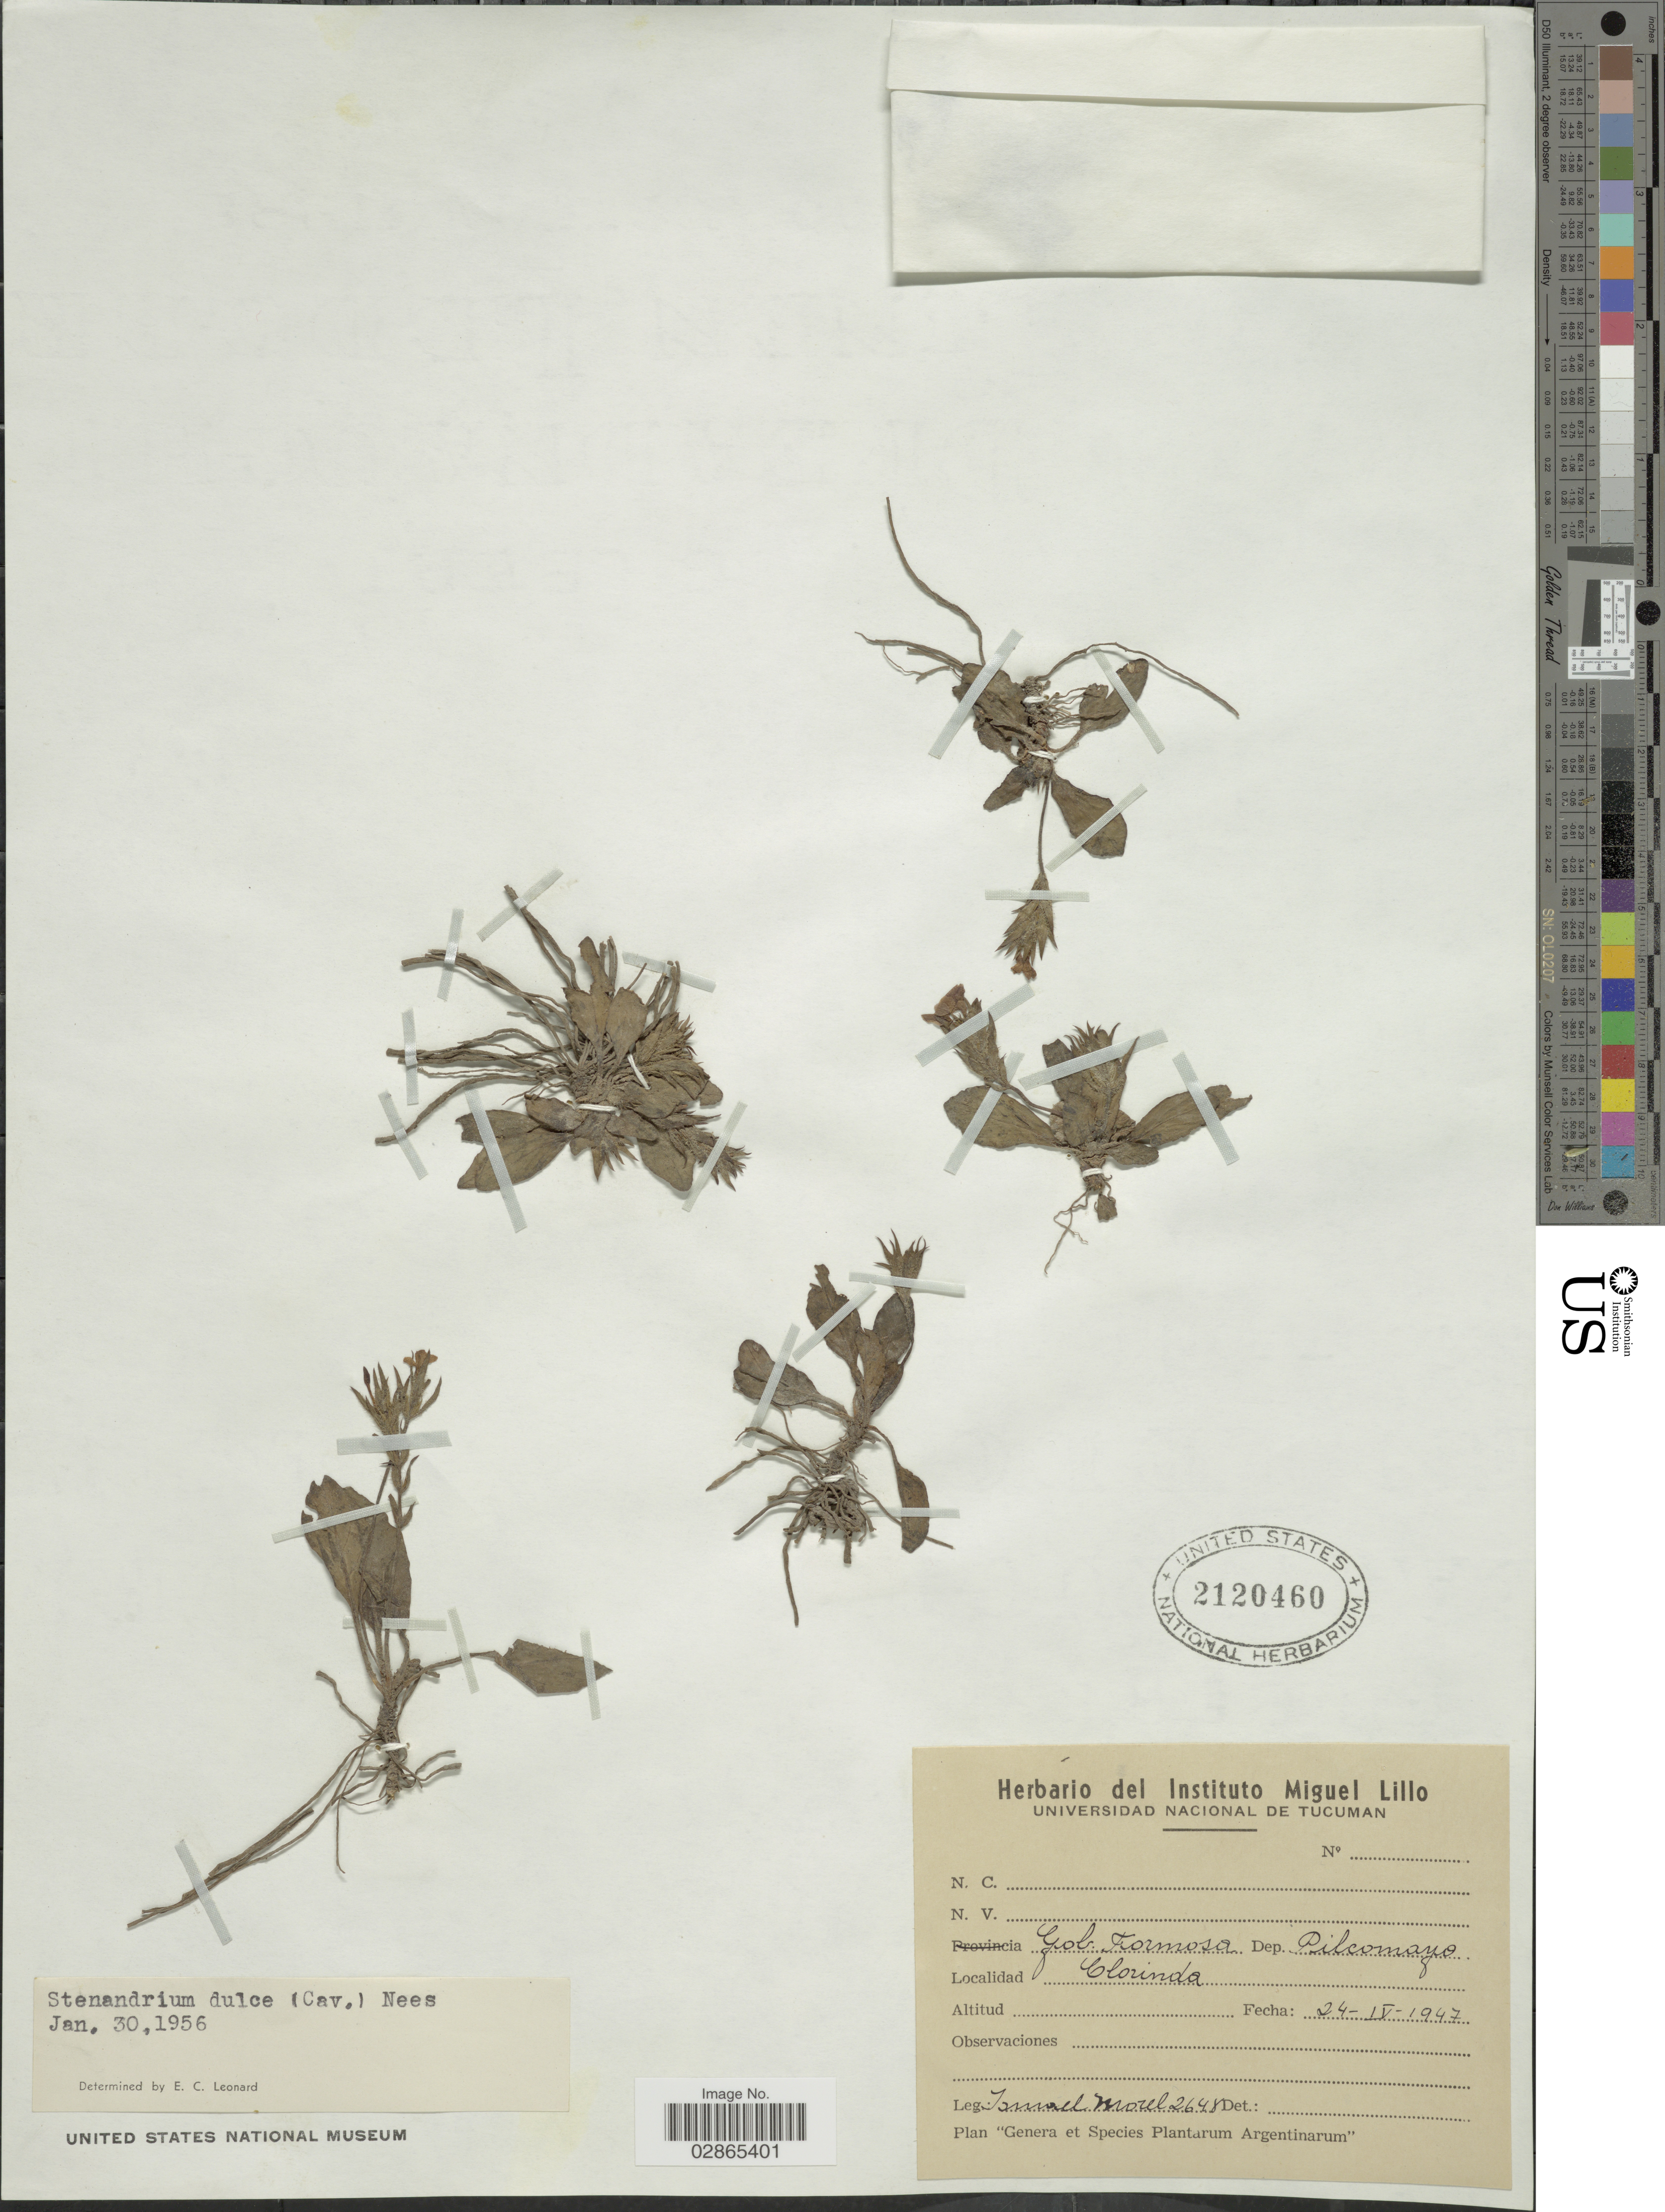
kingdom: Plantae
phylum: Tracheophyta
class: Magnoliopsida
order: Lamiales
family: Acanthaceae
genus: Stenandrium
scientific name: Stenandrium neesianum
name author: Lindau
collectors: I. Morel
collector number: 2648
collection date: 1947-04-24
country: Argentina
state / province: Formosa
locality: Dept. Pilcomayo. Clorinda.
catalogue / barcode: US 2120460